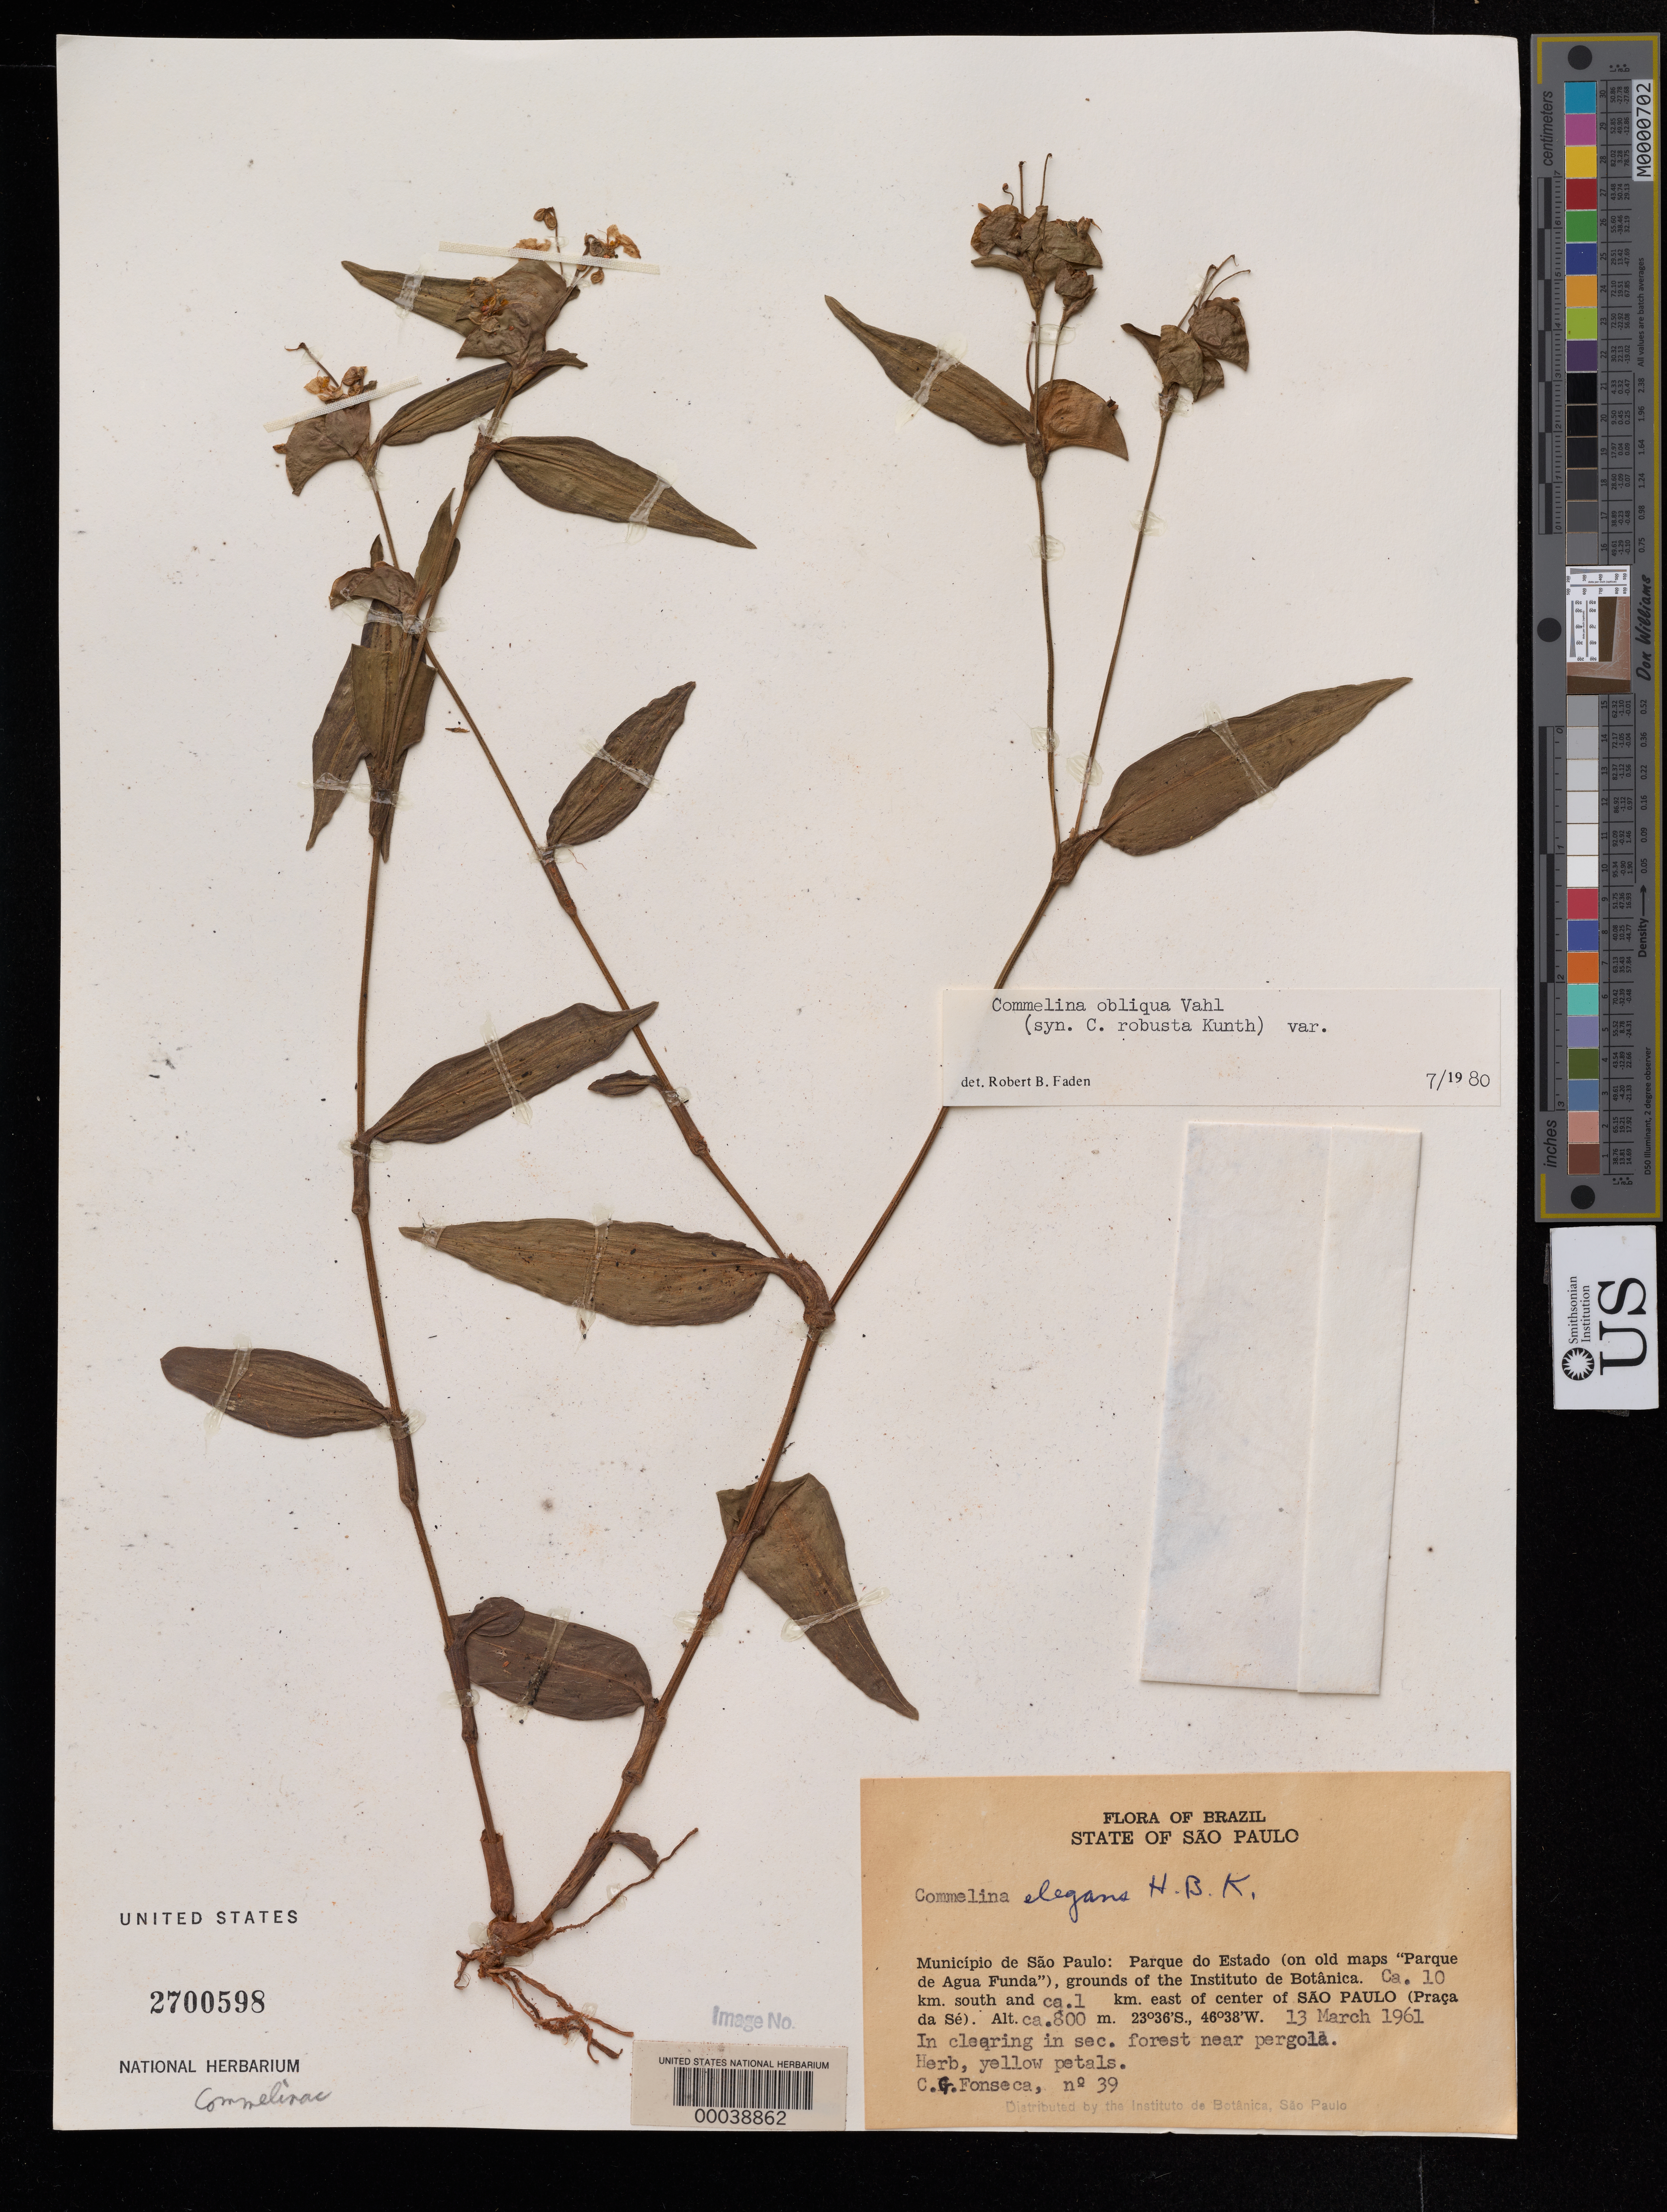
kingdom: Plantae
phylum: Tracheophyta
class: Liliopsida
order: Commelinales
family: Commelinaceae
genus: Commelina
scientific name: Commelina obliqua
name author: Vahl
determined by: Faden, Robert B., (US), Smithsonian Institution - National Museum of Natural History (UNITED STATES)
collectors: C. G. Fonseca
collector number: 39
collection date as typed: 13 Mar 1961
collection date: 1961-03-13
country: Brazil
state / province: São Paulo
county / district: São Paulo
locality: Parque do estado,grounds of instituto de botanica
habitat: Forest clearing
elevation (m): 800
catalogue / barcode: US 2700598